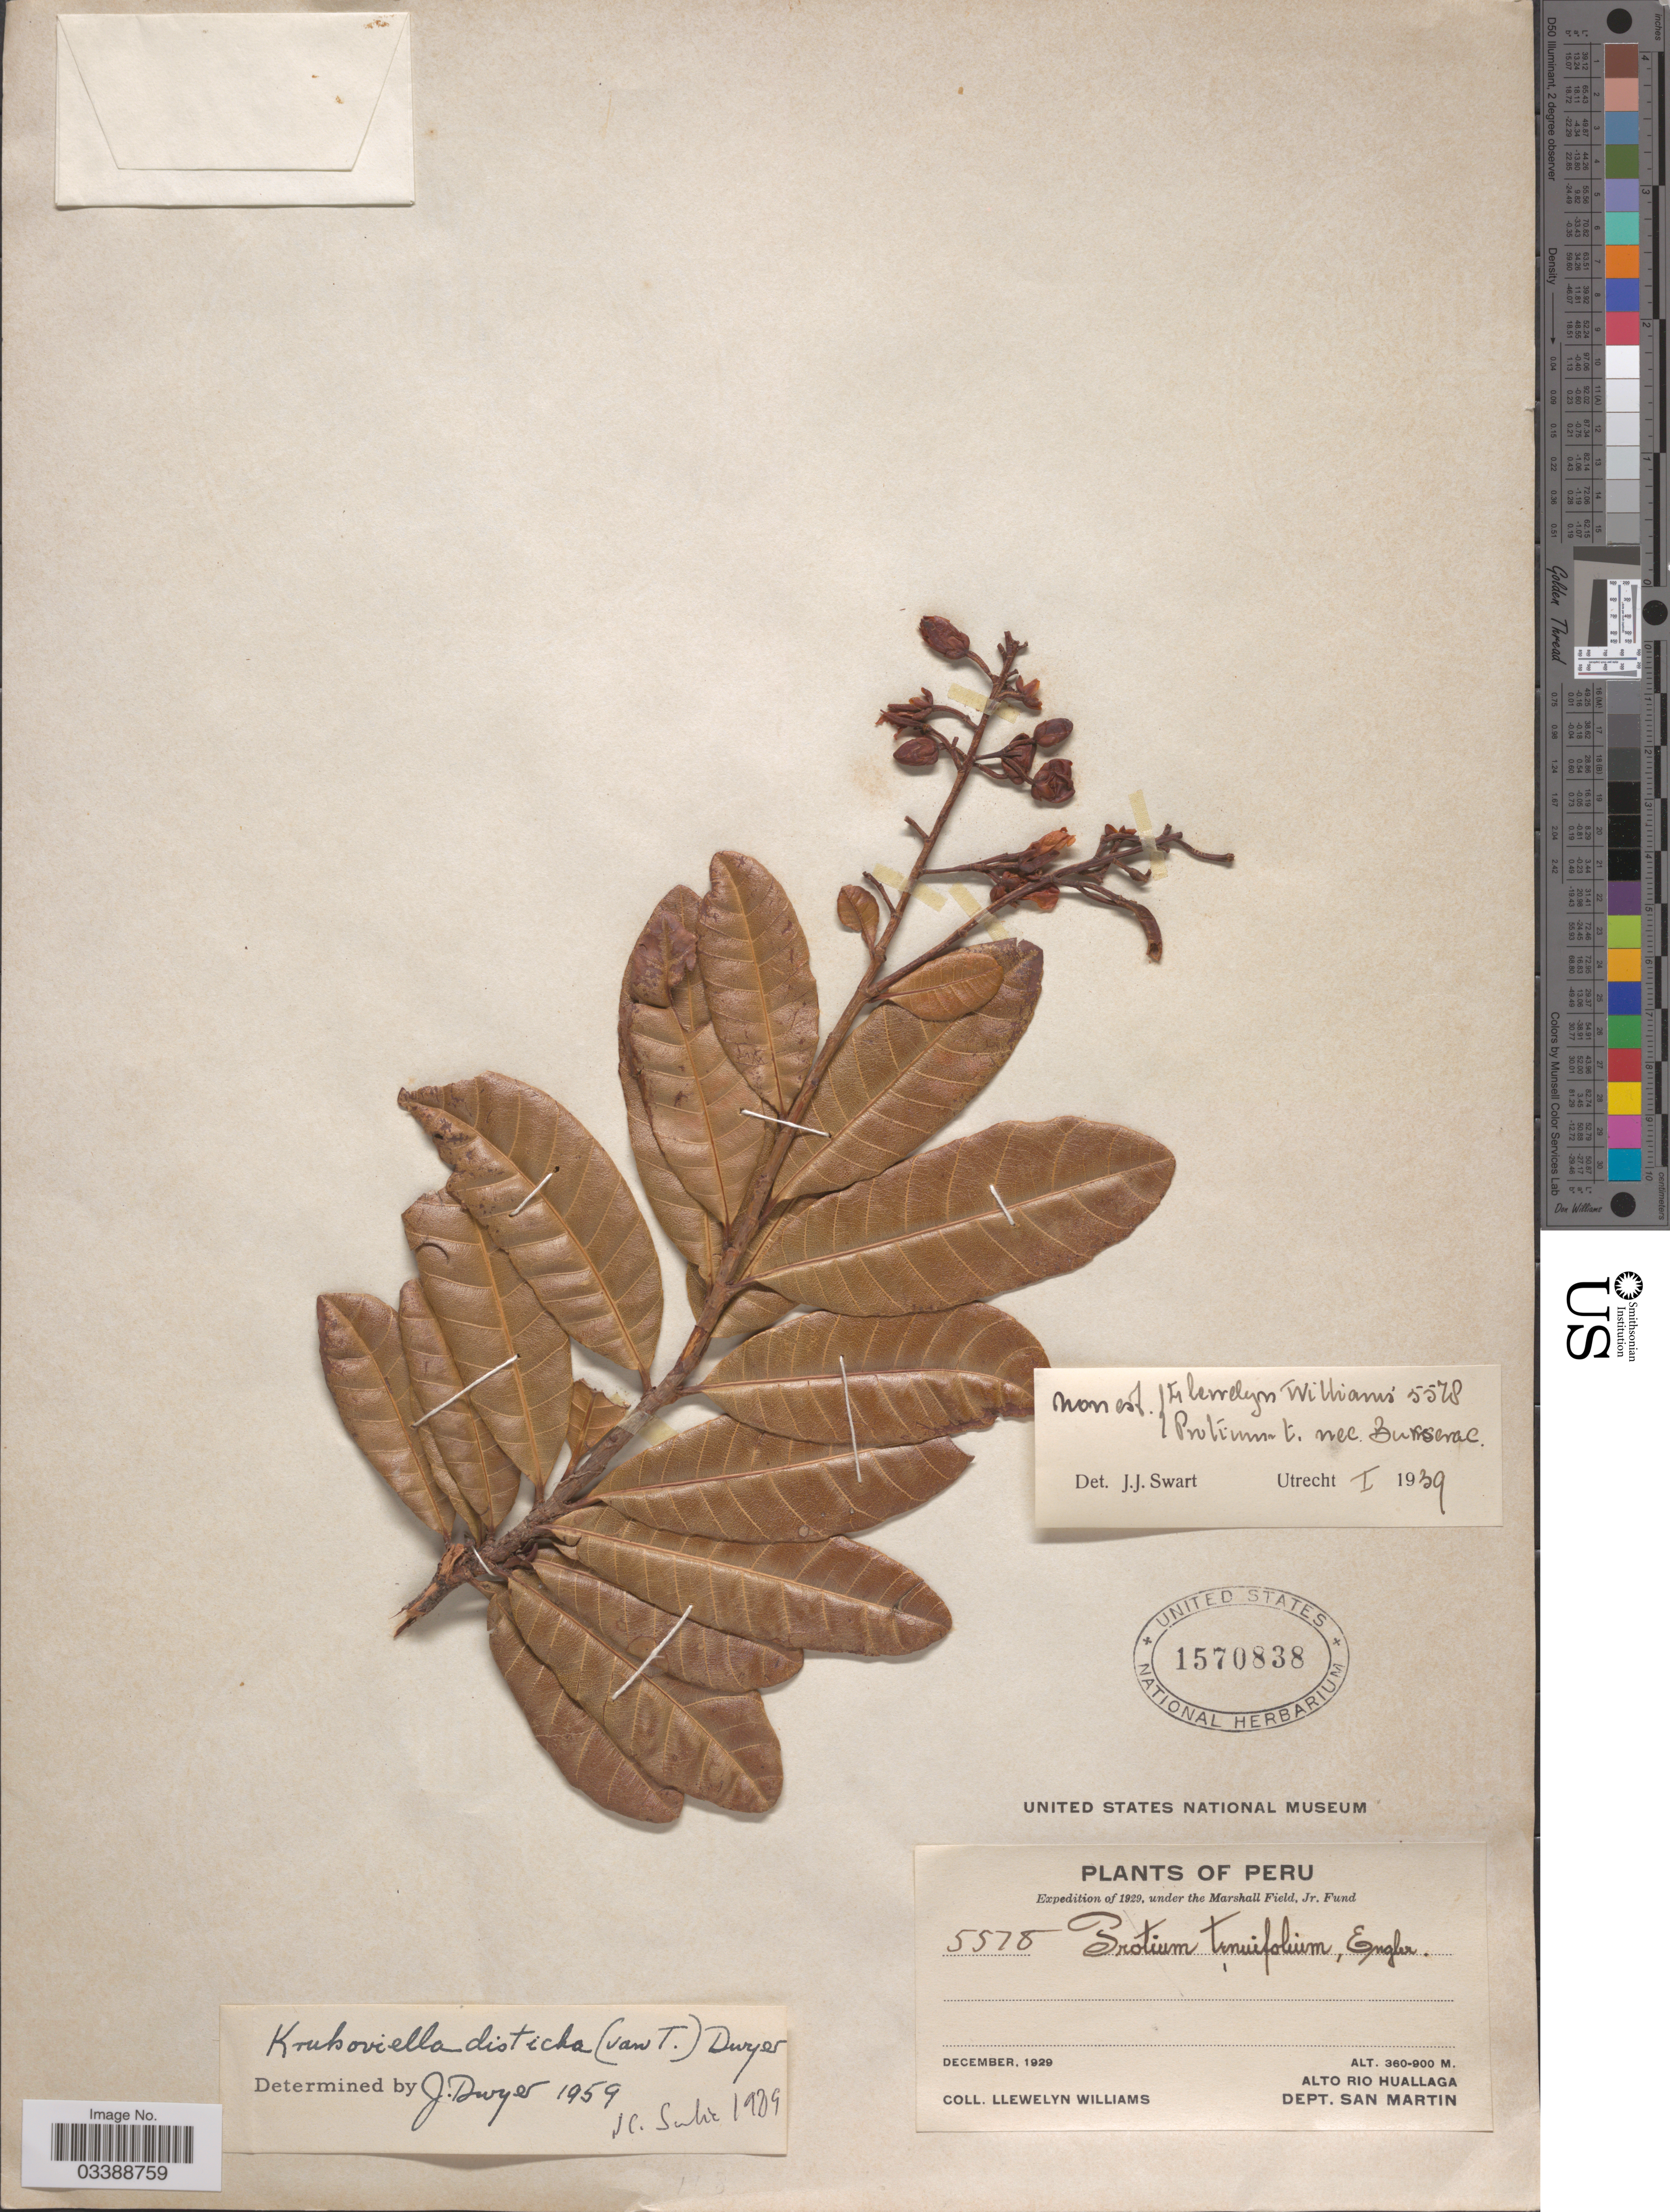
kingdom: Plantae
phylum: Tracheophyta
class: Magnoliopsida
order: Malpighiales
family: Ochnaceae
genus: Krukoviella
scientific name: Krukoviella disticha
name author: (Tiegh.) Engl.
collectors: Ll. Williams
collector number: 5578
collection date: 1929-12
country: Peru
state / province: San Martín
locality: Alto Rio Huallaga. Dept. San Martin.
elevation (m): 360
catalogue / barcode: US 1570838